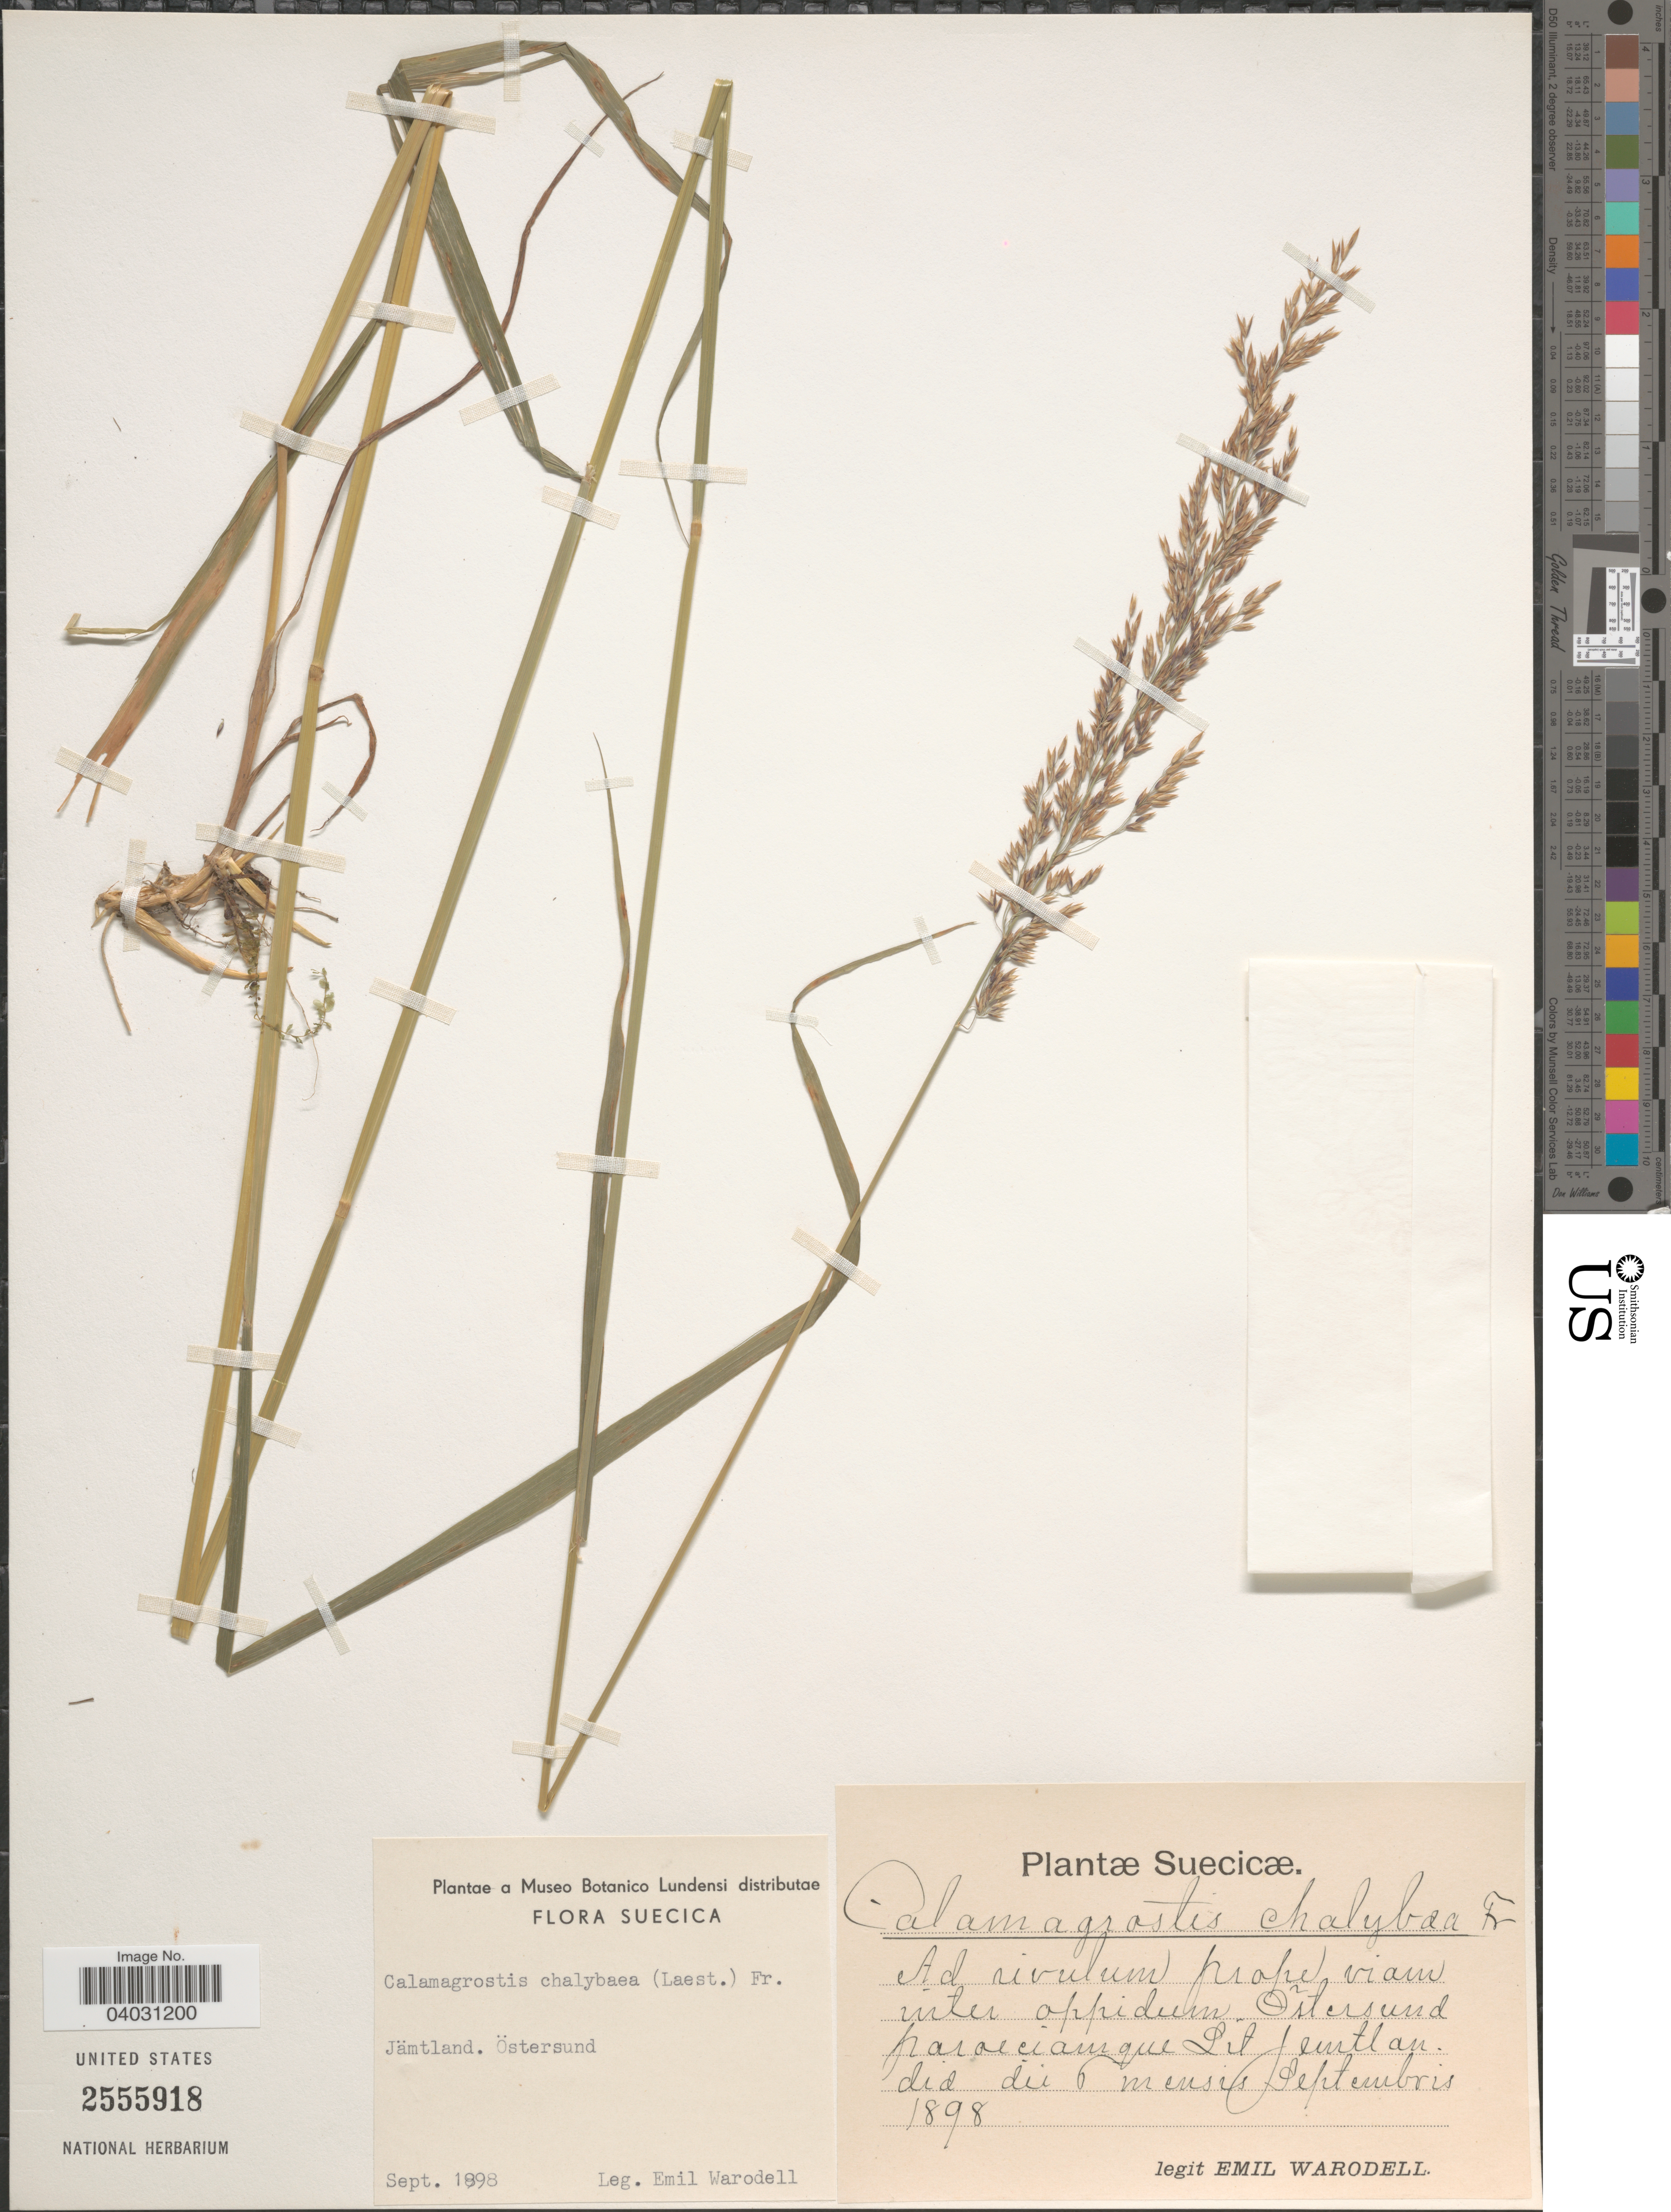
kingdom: Plantae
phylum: Tracheophyta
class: Liliopsida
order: Poales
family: Poaceae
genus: Calamagrostis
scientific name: Calamagrostis chalybaea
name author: Fr. a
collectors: E. Warodell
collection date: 1898-09-06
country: Sweden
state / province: Jämtland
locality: Ad rivulum prope viam inter oppidum. Õstersund paraeciam que Lit. [interpreted] Jamtlandia.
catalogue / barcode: US 2555918